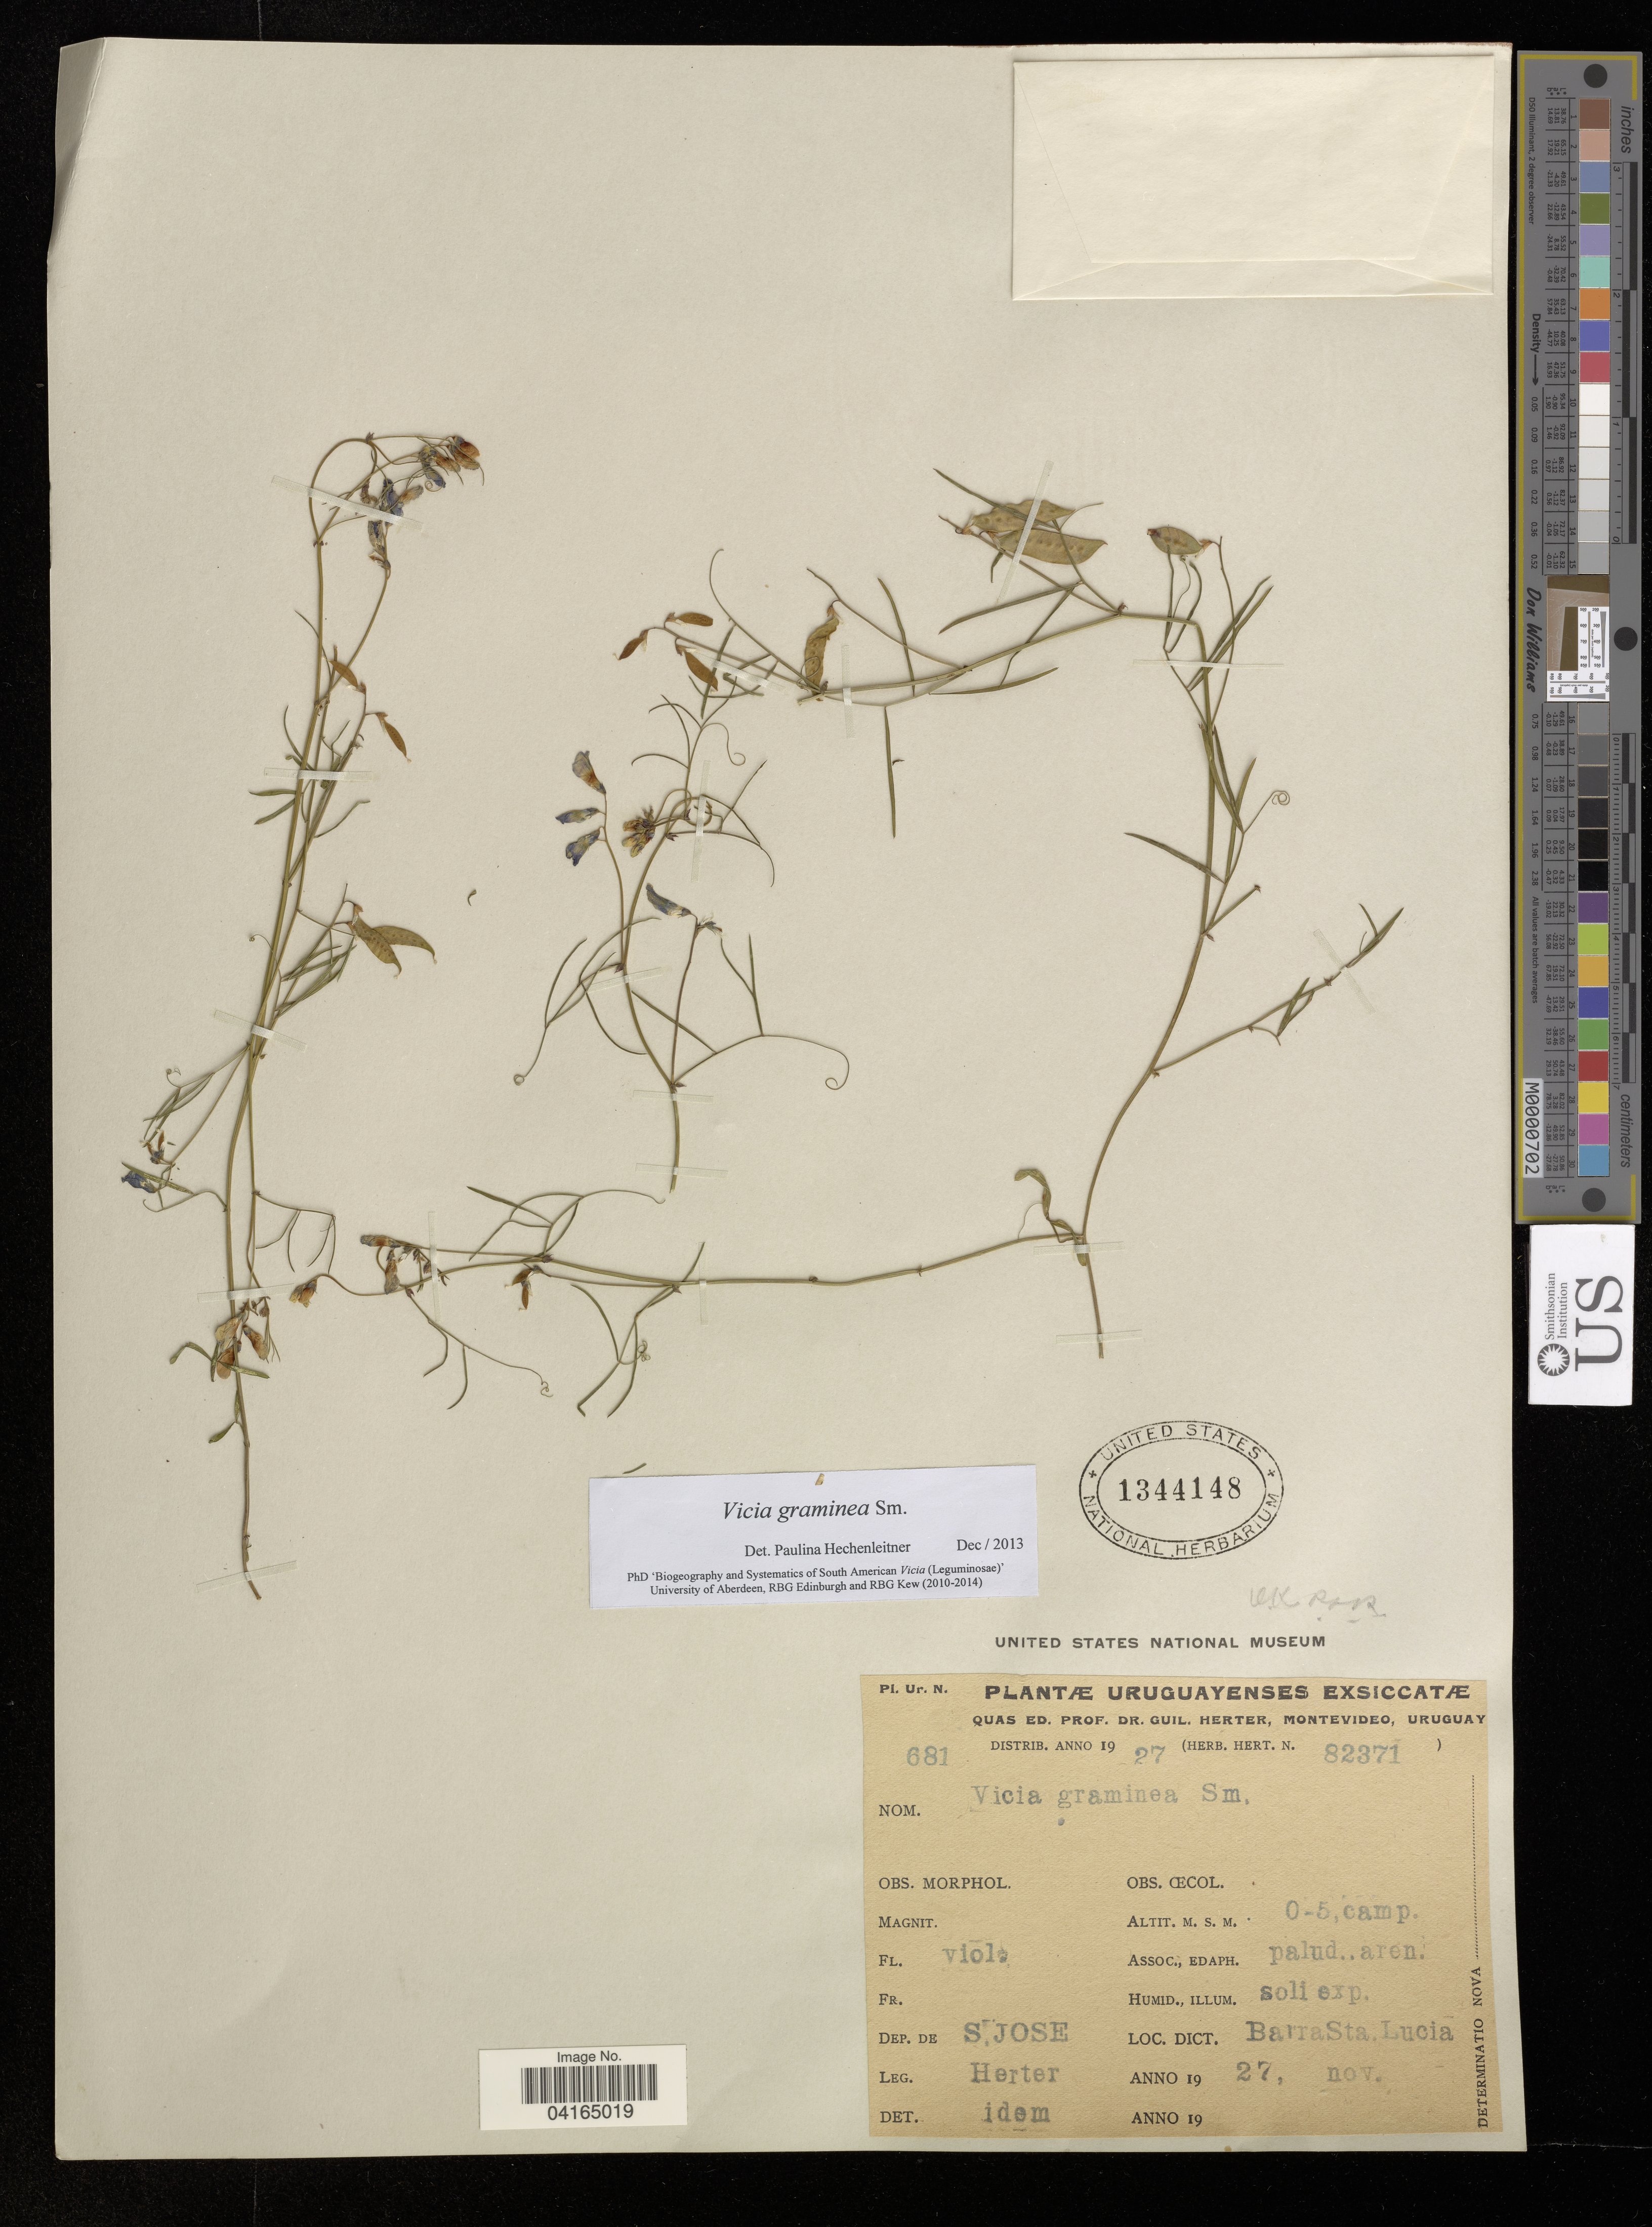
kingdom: Plantae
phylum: Tracheophyta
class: Magnoliopsida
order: Fabales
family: Fabaceae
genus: Vicia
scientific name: Vicia graminea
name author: Sm.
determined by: Hechenleitner, Paulina, RBG Edinburgh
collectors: Herter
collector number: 681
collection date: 1927-11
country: Uruguay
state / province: San Jose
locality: BarraSta. Lucia.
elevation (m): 5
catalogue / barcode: US 1344148